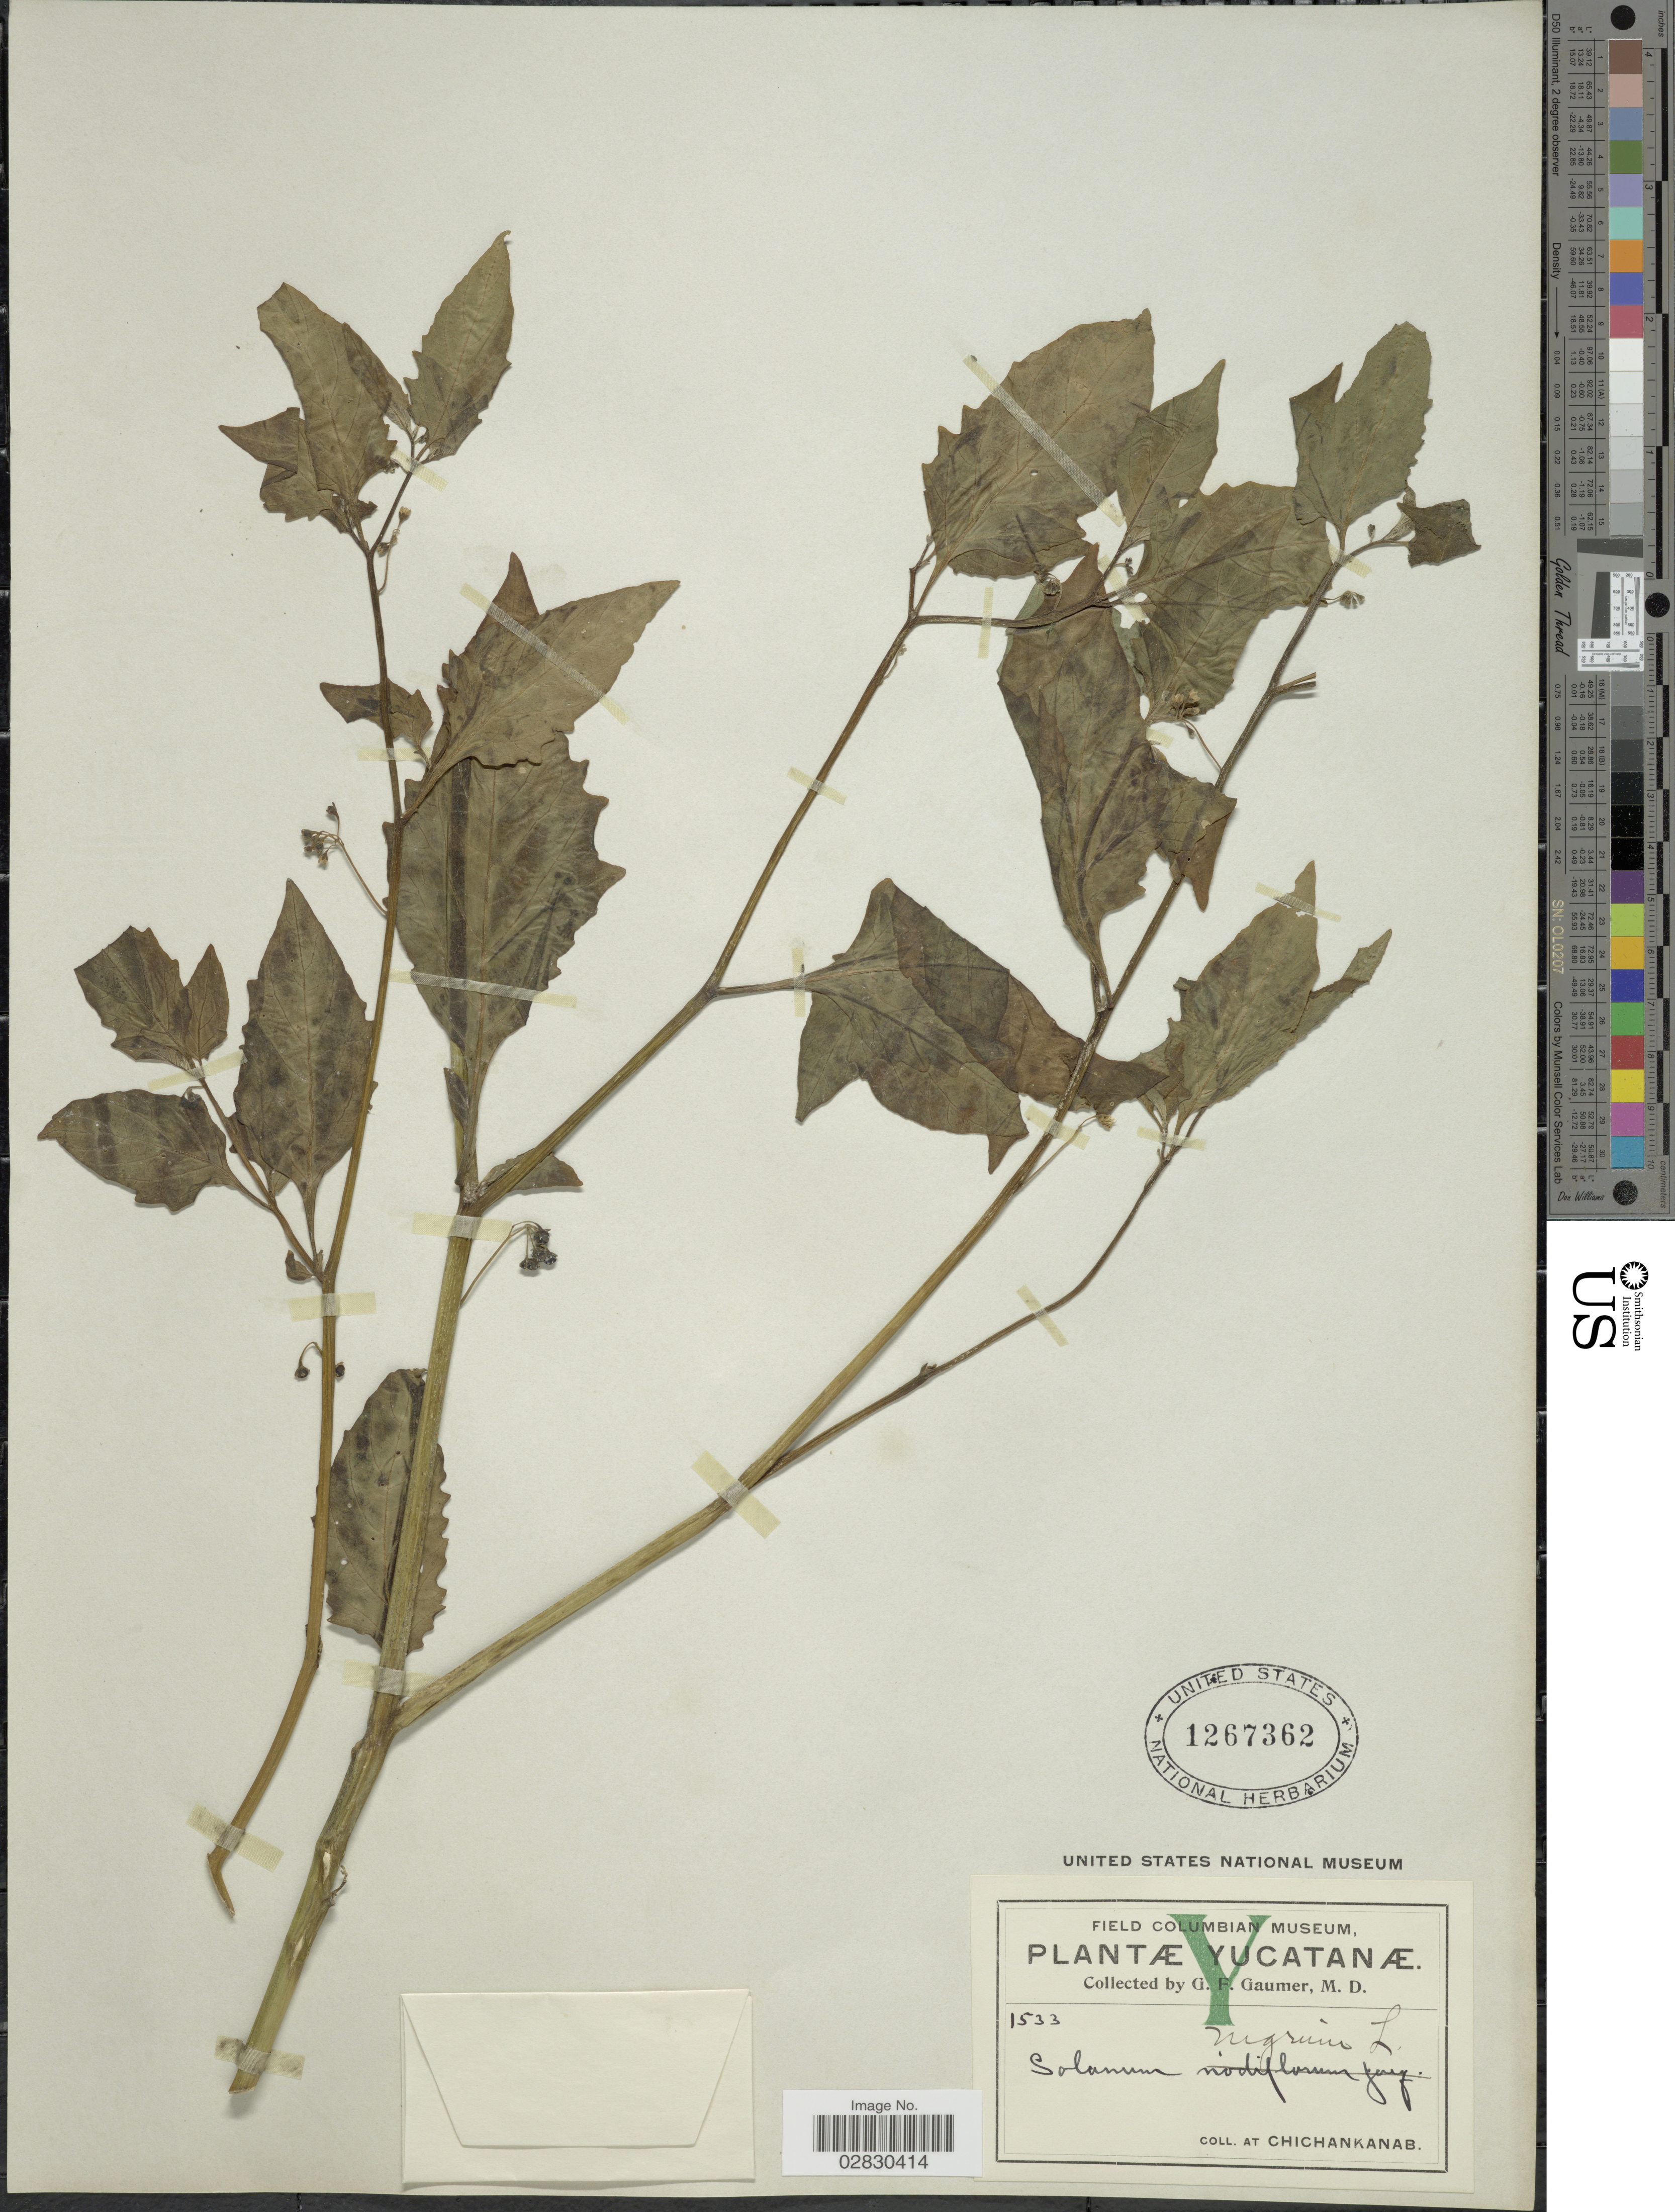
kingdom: Plantae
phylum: Tracheophyta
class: Magnoliopsida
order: Solanales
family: Solanaceae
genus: Solanum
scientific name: Solanum americanum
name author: Mill.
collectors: G. F. Gaumer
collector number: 1533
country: Mexico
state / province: Yucatán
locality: Yucatanæ. At Chichankanab.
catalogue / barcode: US 1267362